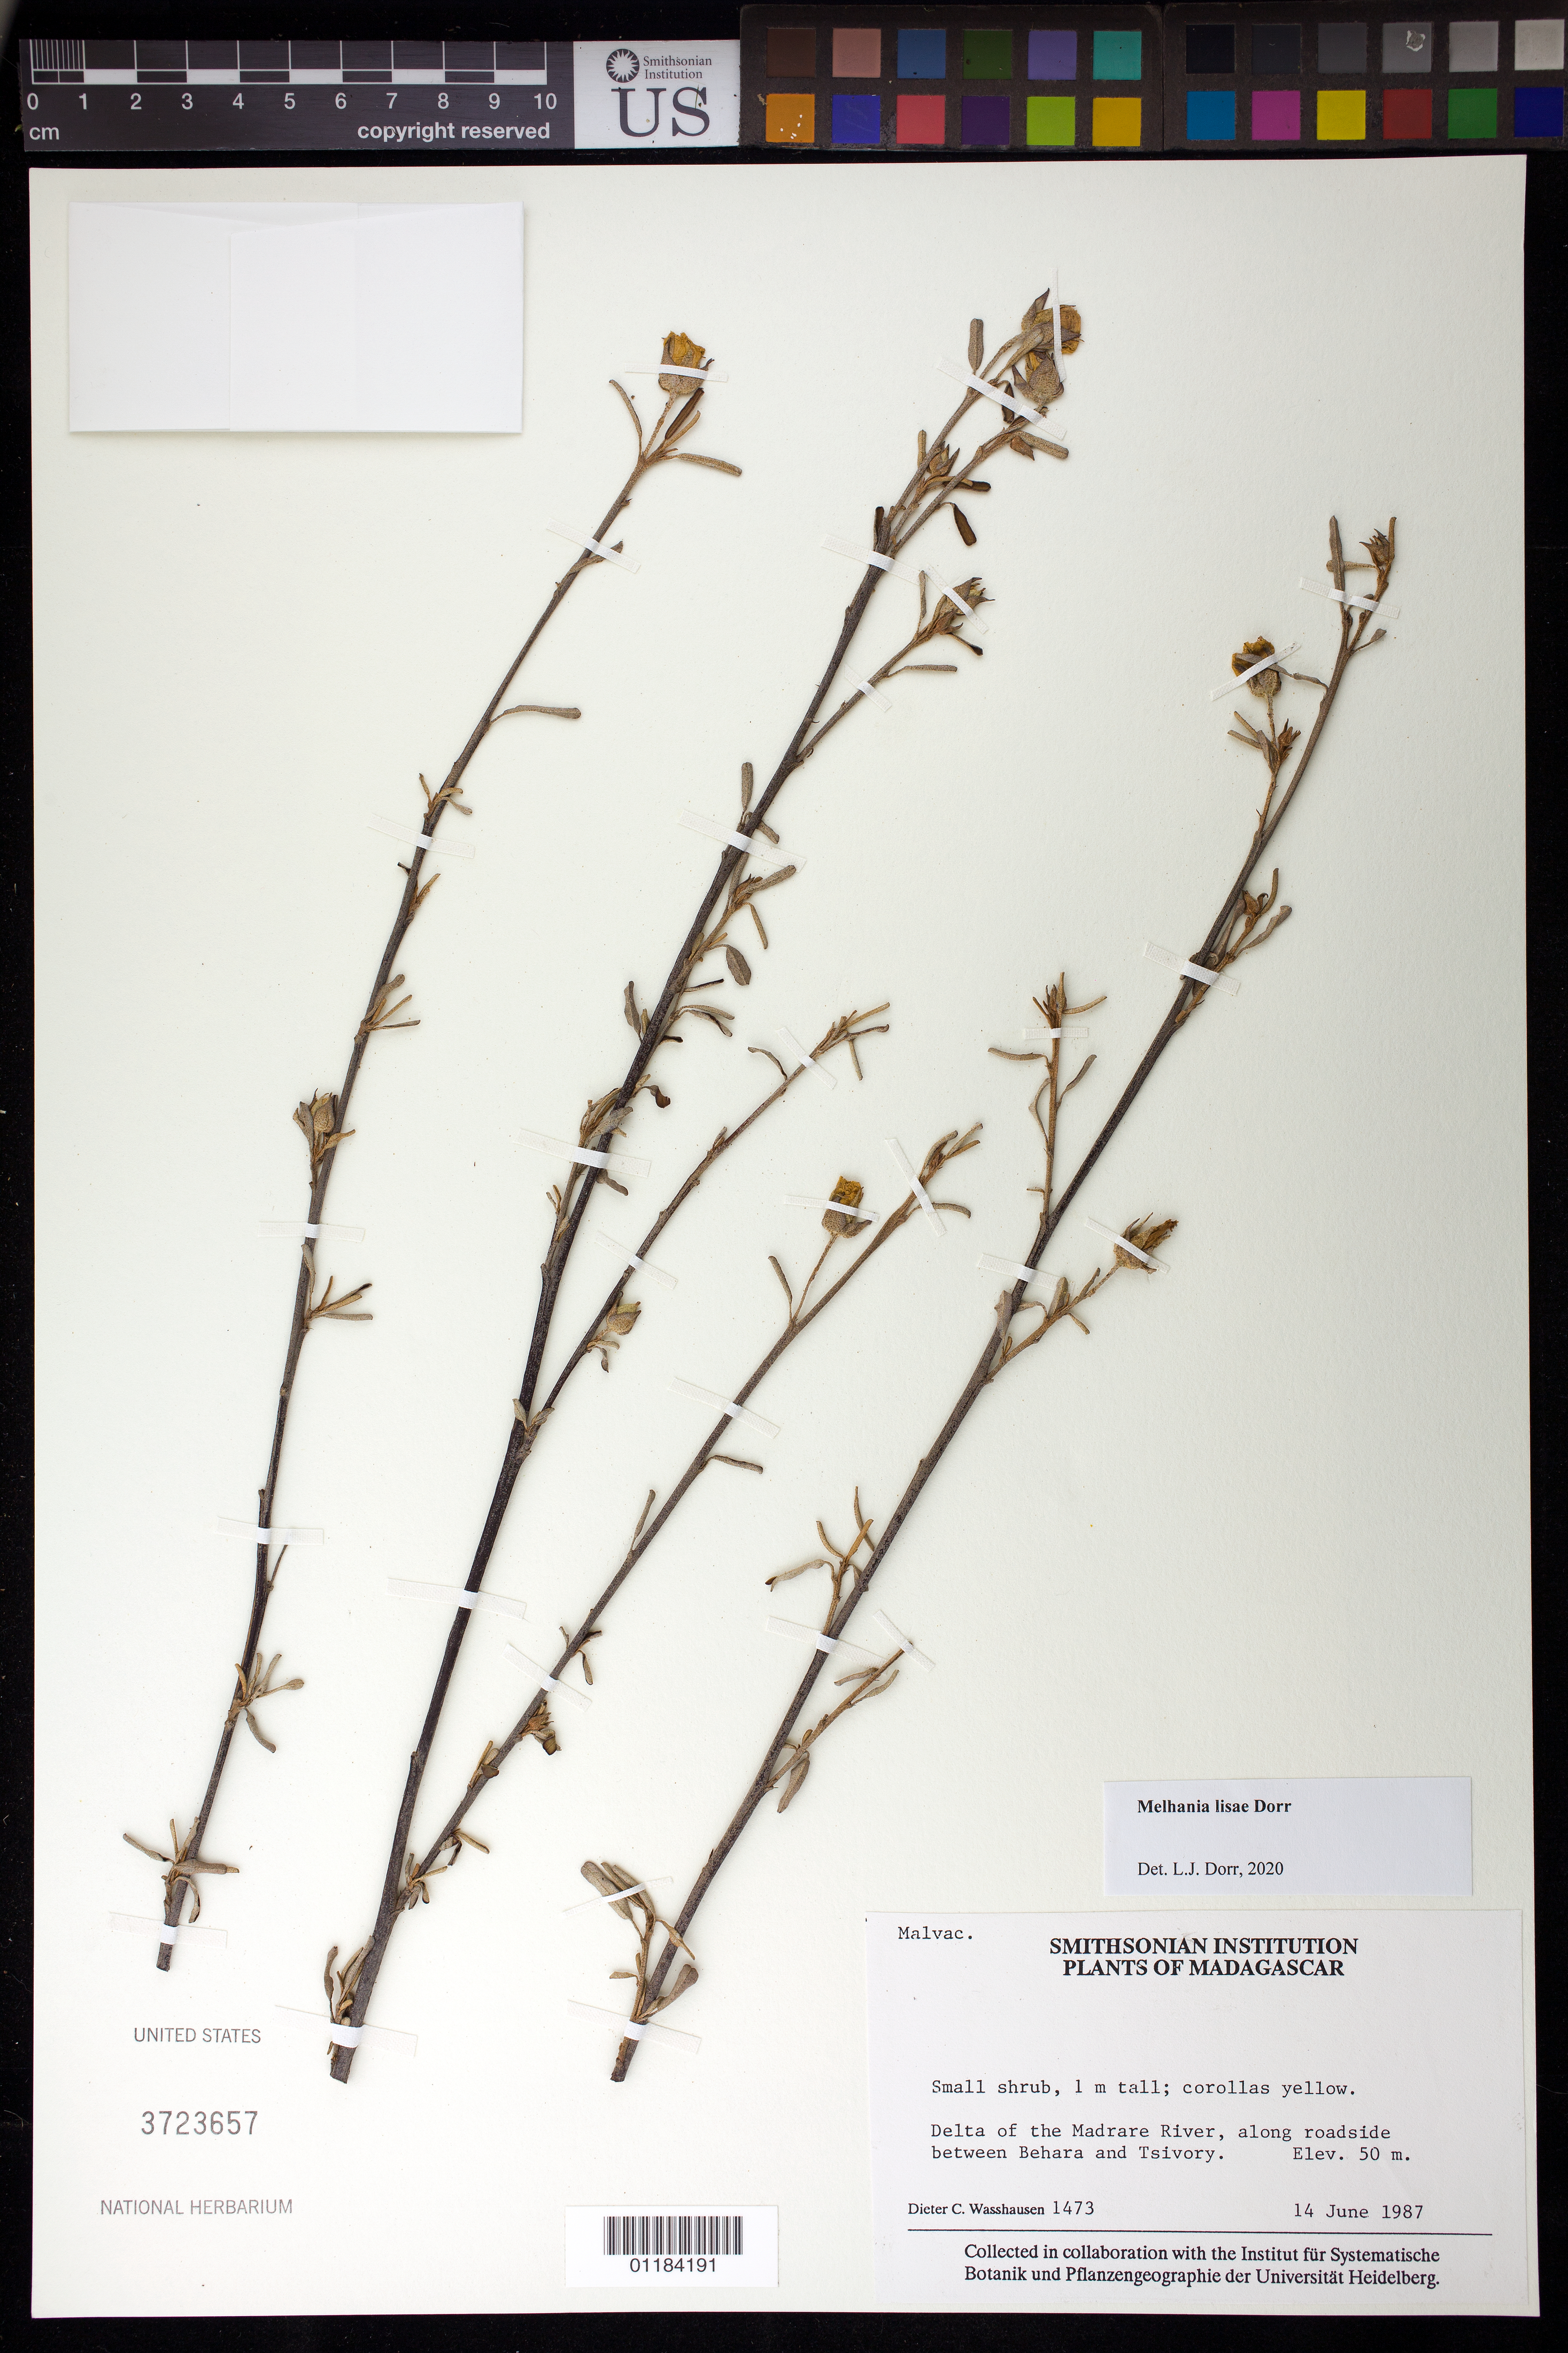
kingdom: Plantae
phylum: Tracheophyta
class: Magnoliopsida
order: Malvales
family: Malvaceae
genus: Melhania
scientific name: Melhania ovata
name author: (Cav.) Spreng.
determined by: Dorr, L. J., (BOT), Smithsonian Institution - National Museum of Natural History (UNITED STATES)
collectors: D. C. Wasshausen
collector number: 1473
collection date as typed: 14 June 1987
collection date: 1987-06-14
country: Madagascar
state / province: Anosy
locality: Delta of the Mandare River between Behara and Tsivory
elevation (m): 50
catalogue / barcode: US 3723657